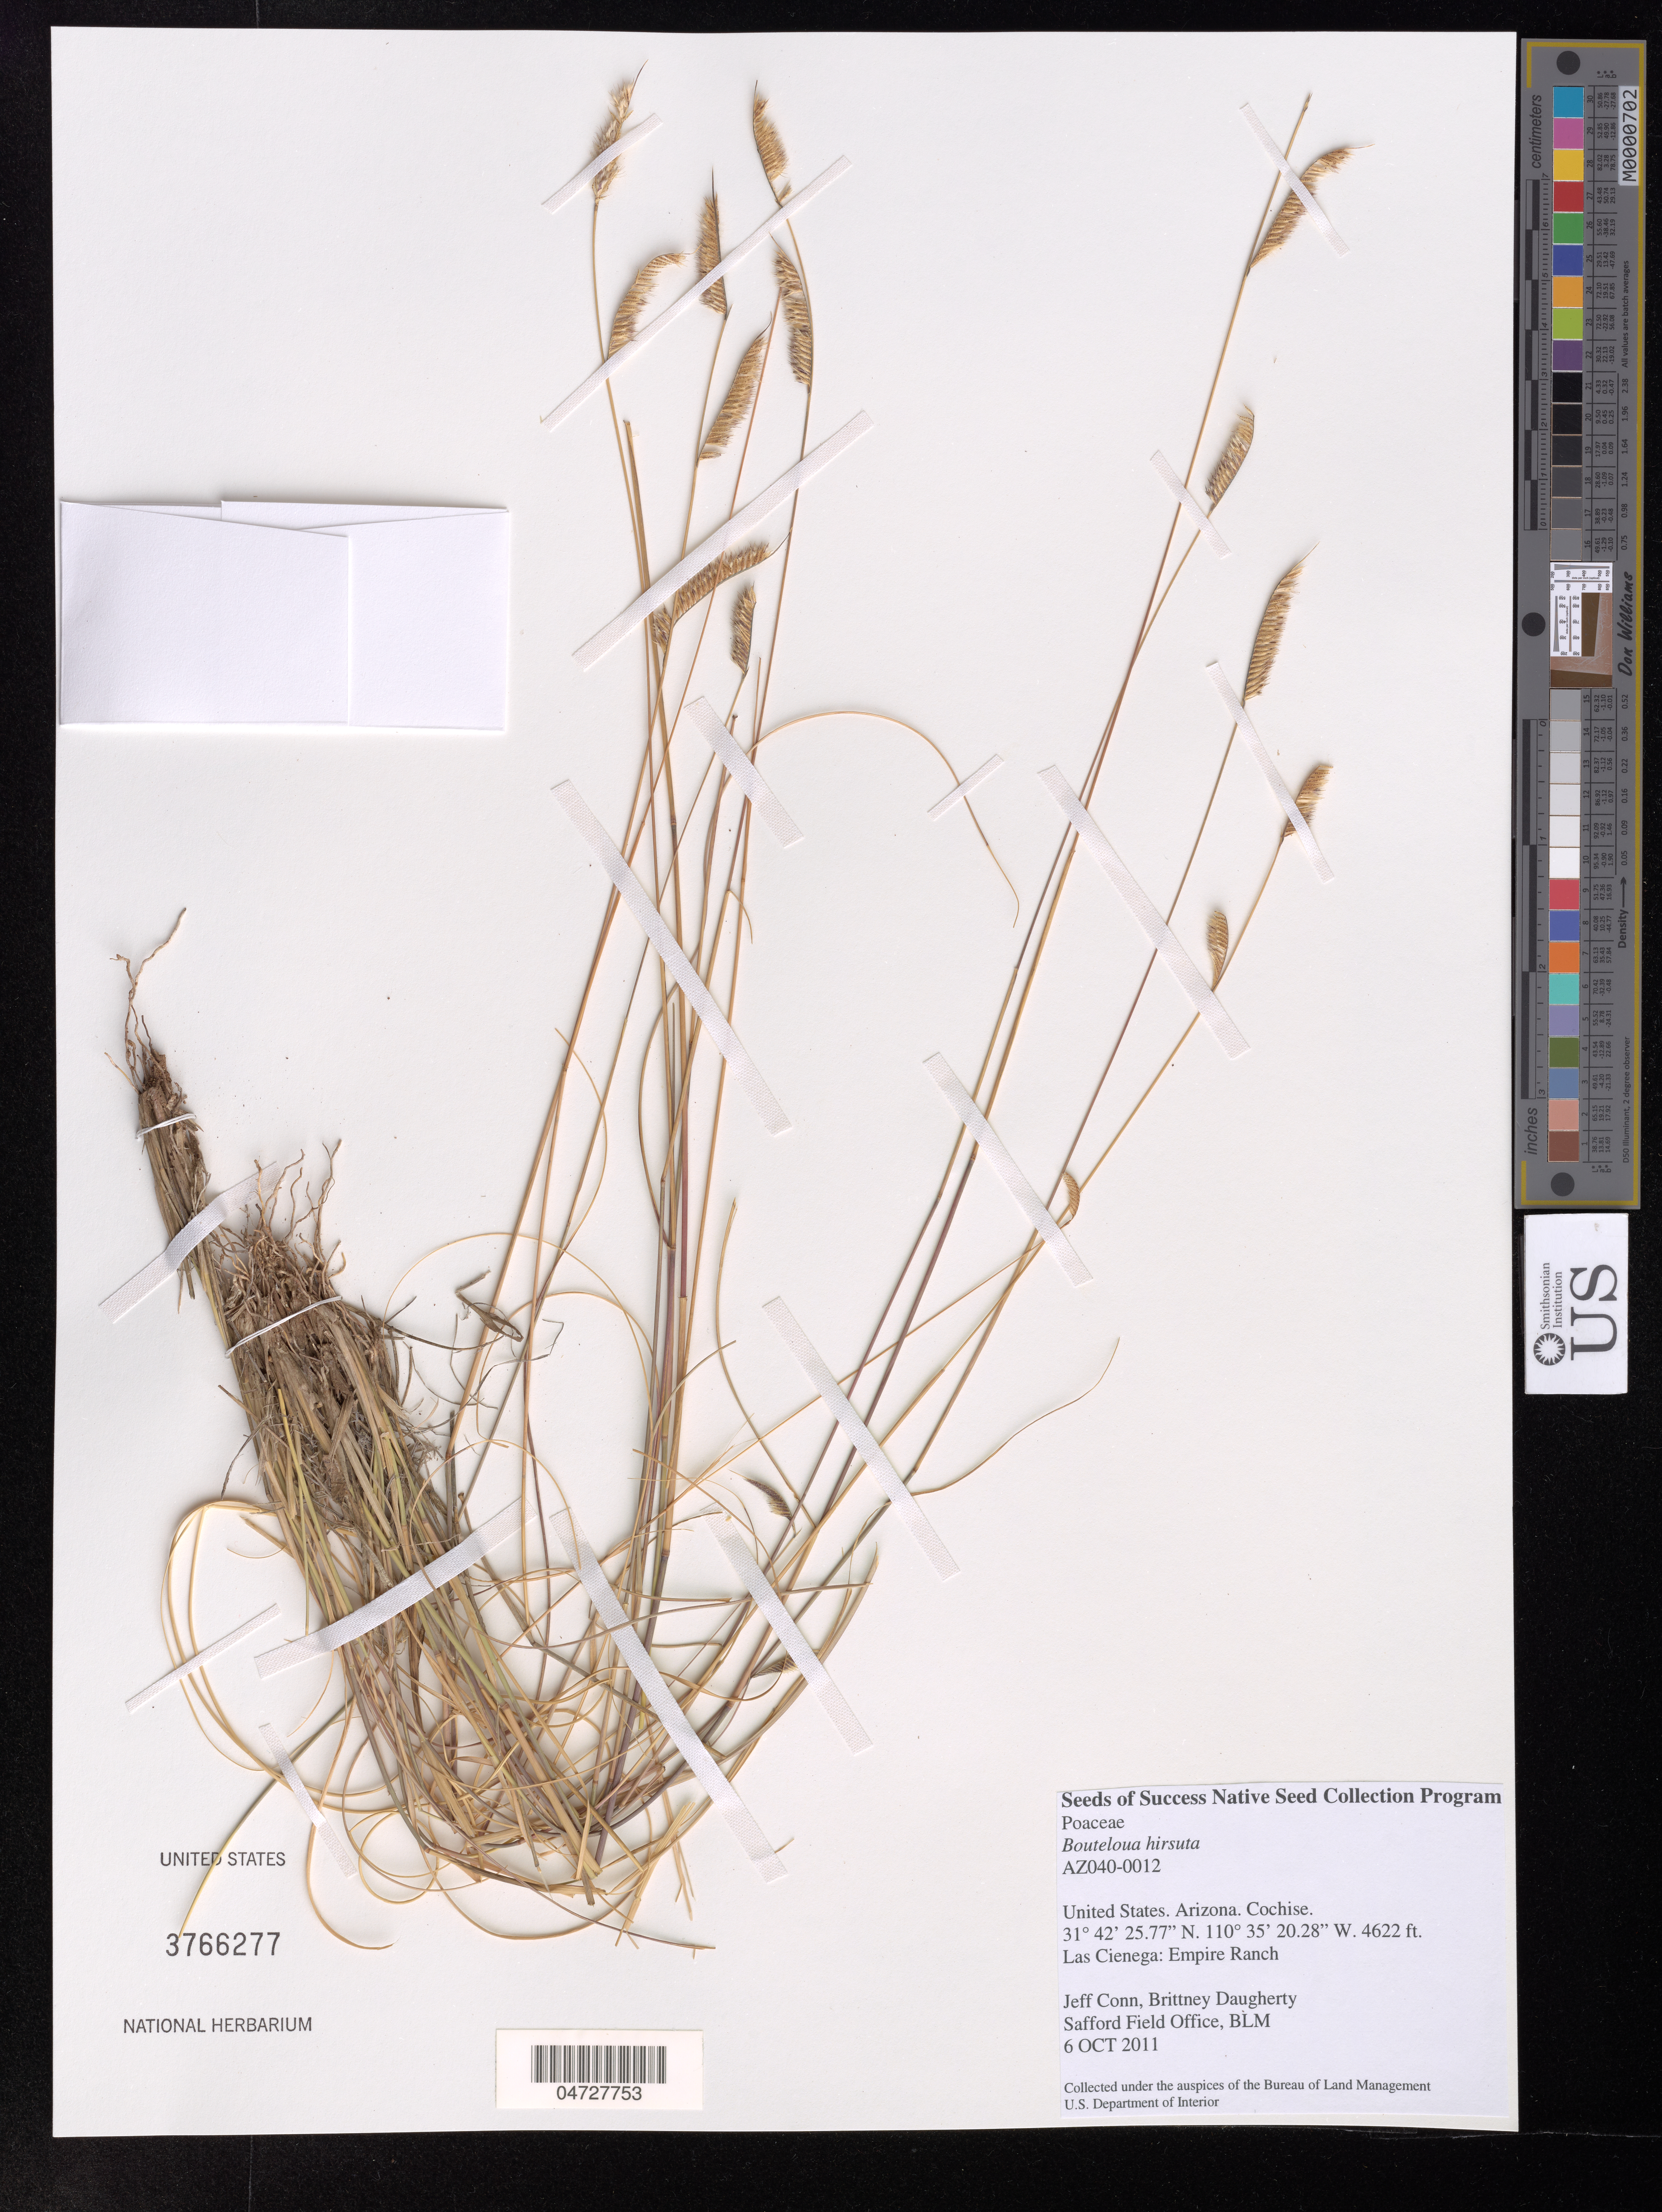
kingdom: Plantae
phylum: Tracheophyta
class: Liliopsida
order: Poales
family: Poaceae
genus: Bouteloua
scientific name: Bouteloua hirsuta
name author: Lag.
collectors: J. Conn & B. Daugherty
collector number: AZ040-0012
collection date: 2011-10-06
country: United States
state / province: Arizona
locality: Cochise, Las Cienega: Empire Ranch.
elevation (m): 1409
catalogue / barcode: US 3766277